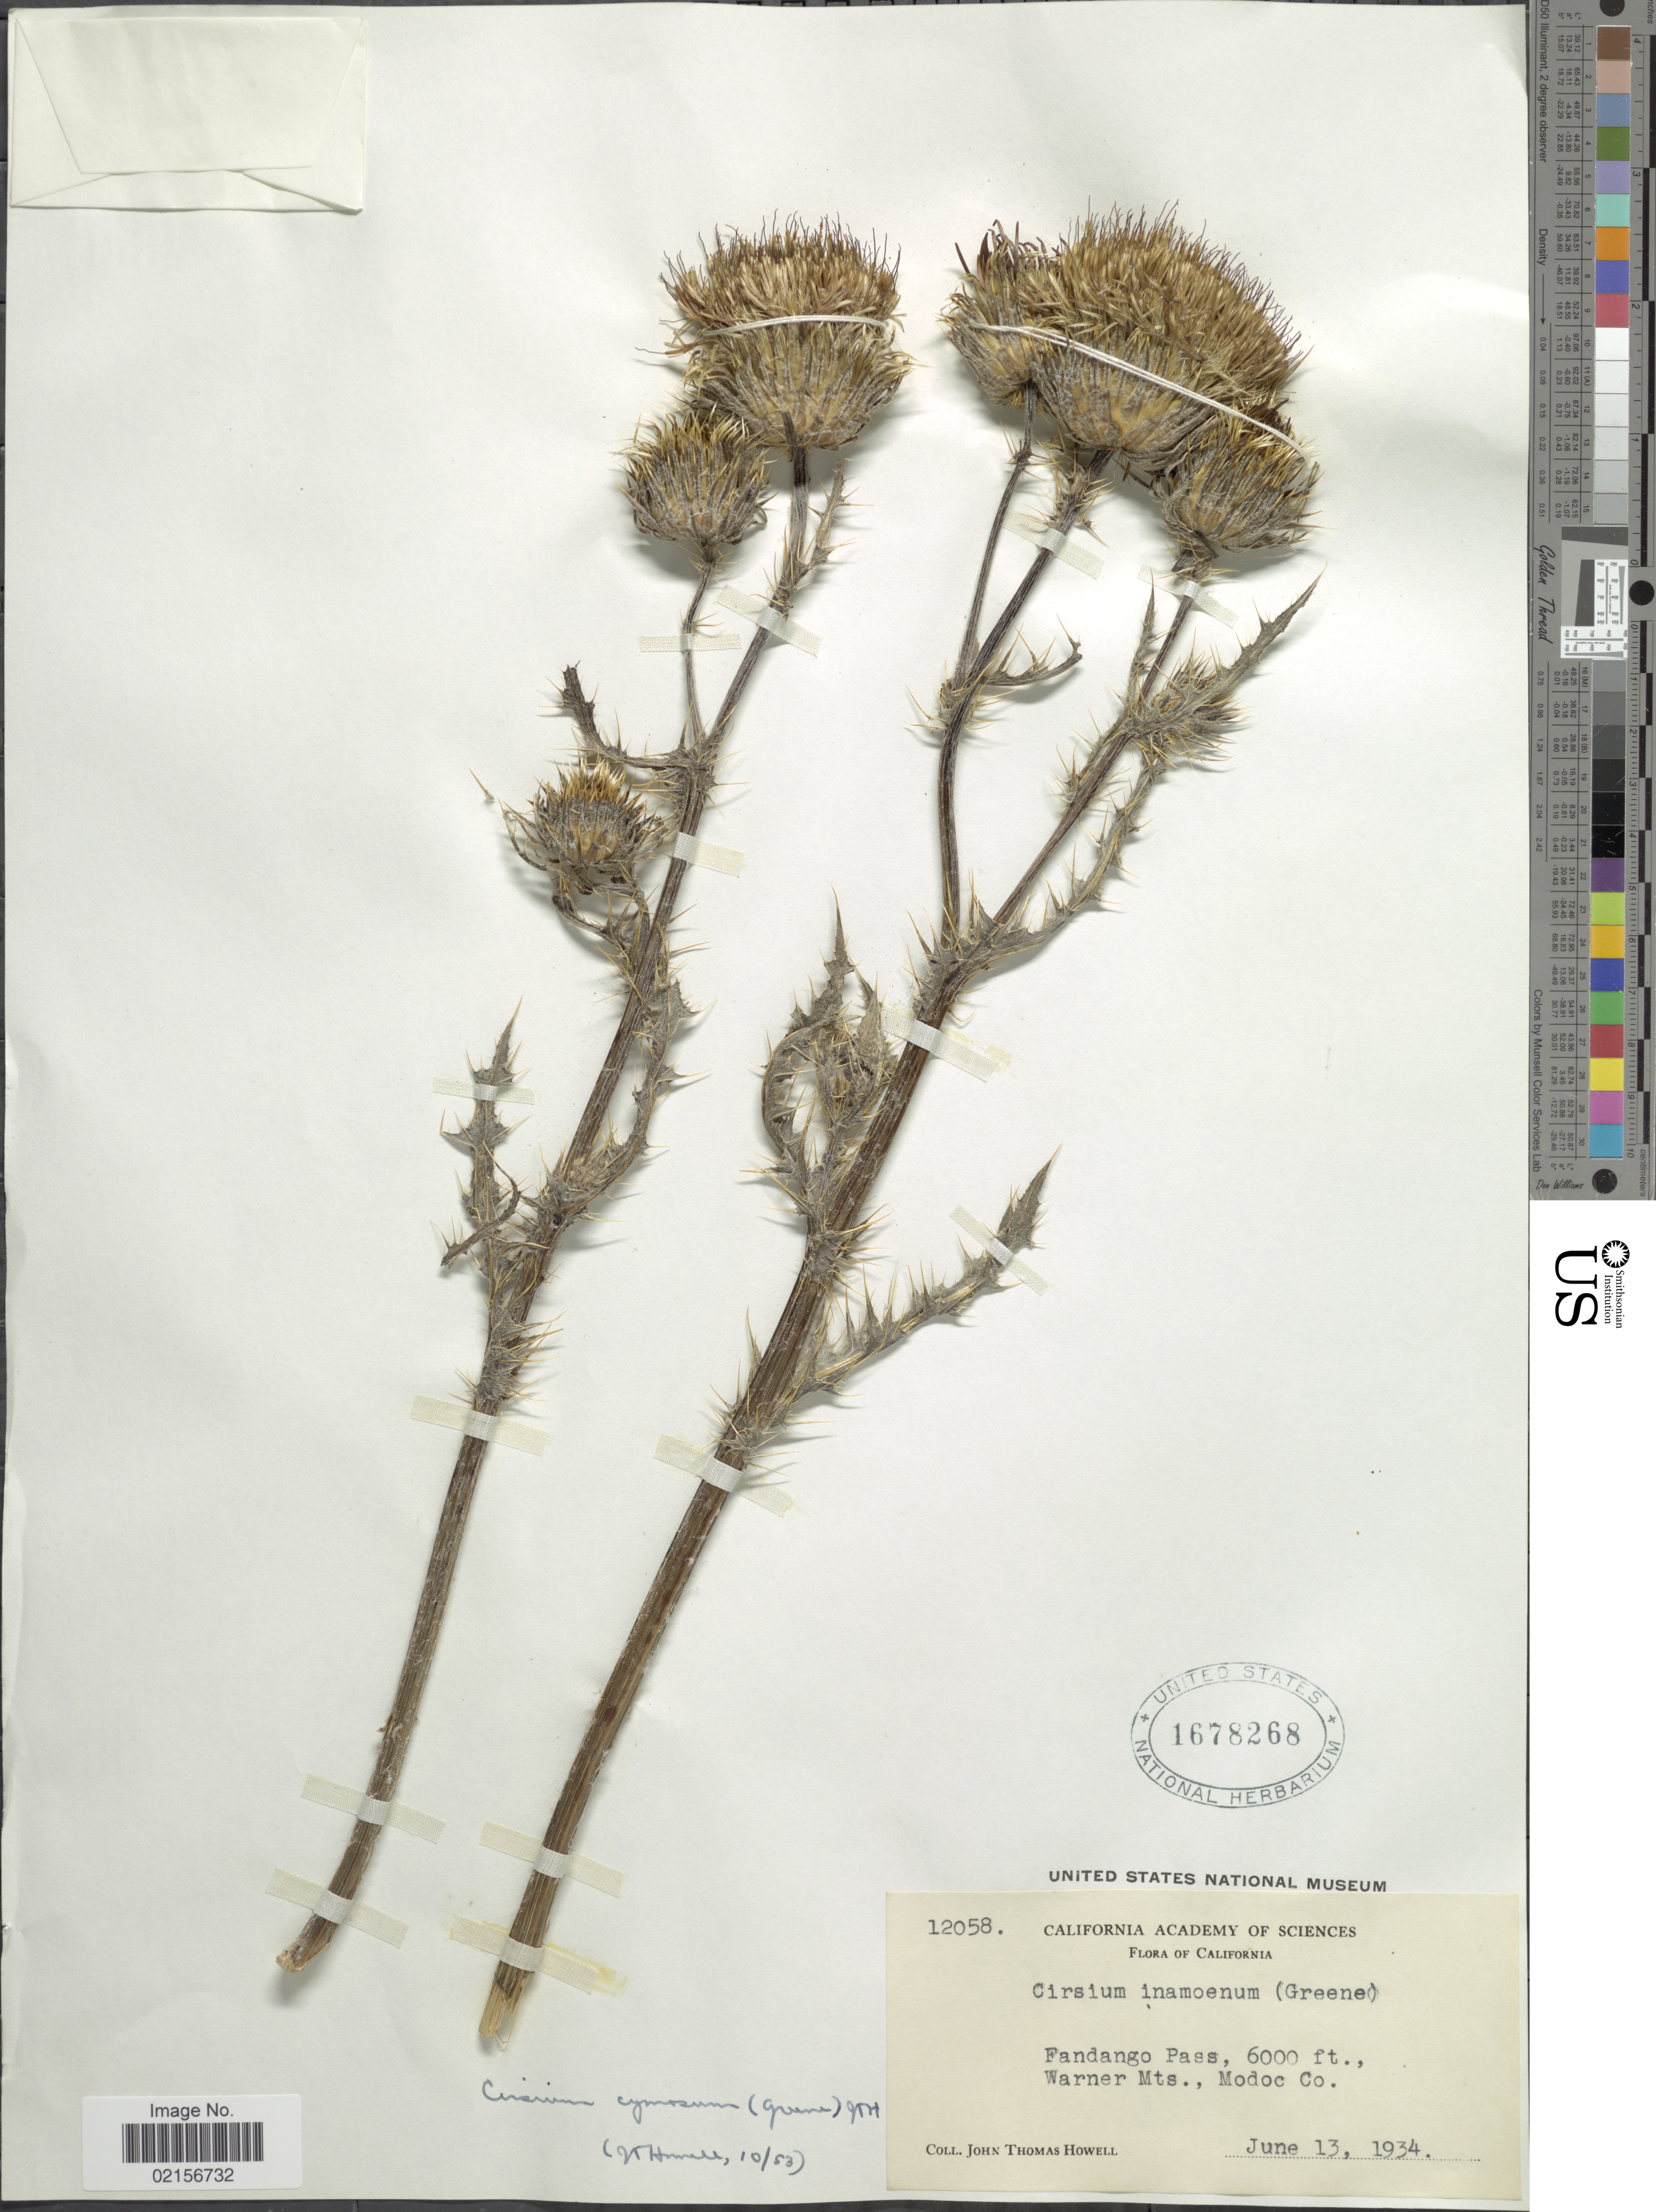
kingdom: Plantae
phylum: Tracheophyta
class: Magnoliopsida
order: Asterales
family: Asteraceae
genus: Cirsium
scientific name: Cirsium cymosum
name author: (Greene) J.T. Howell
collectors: J. T. Howell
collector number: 12058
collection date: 1934-06-13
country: United States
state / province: California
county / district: Modoc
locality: Fandango Pass, Warner Mts., Modoc Co.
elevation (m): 1829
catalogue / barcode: US 1678268